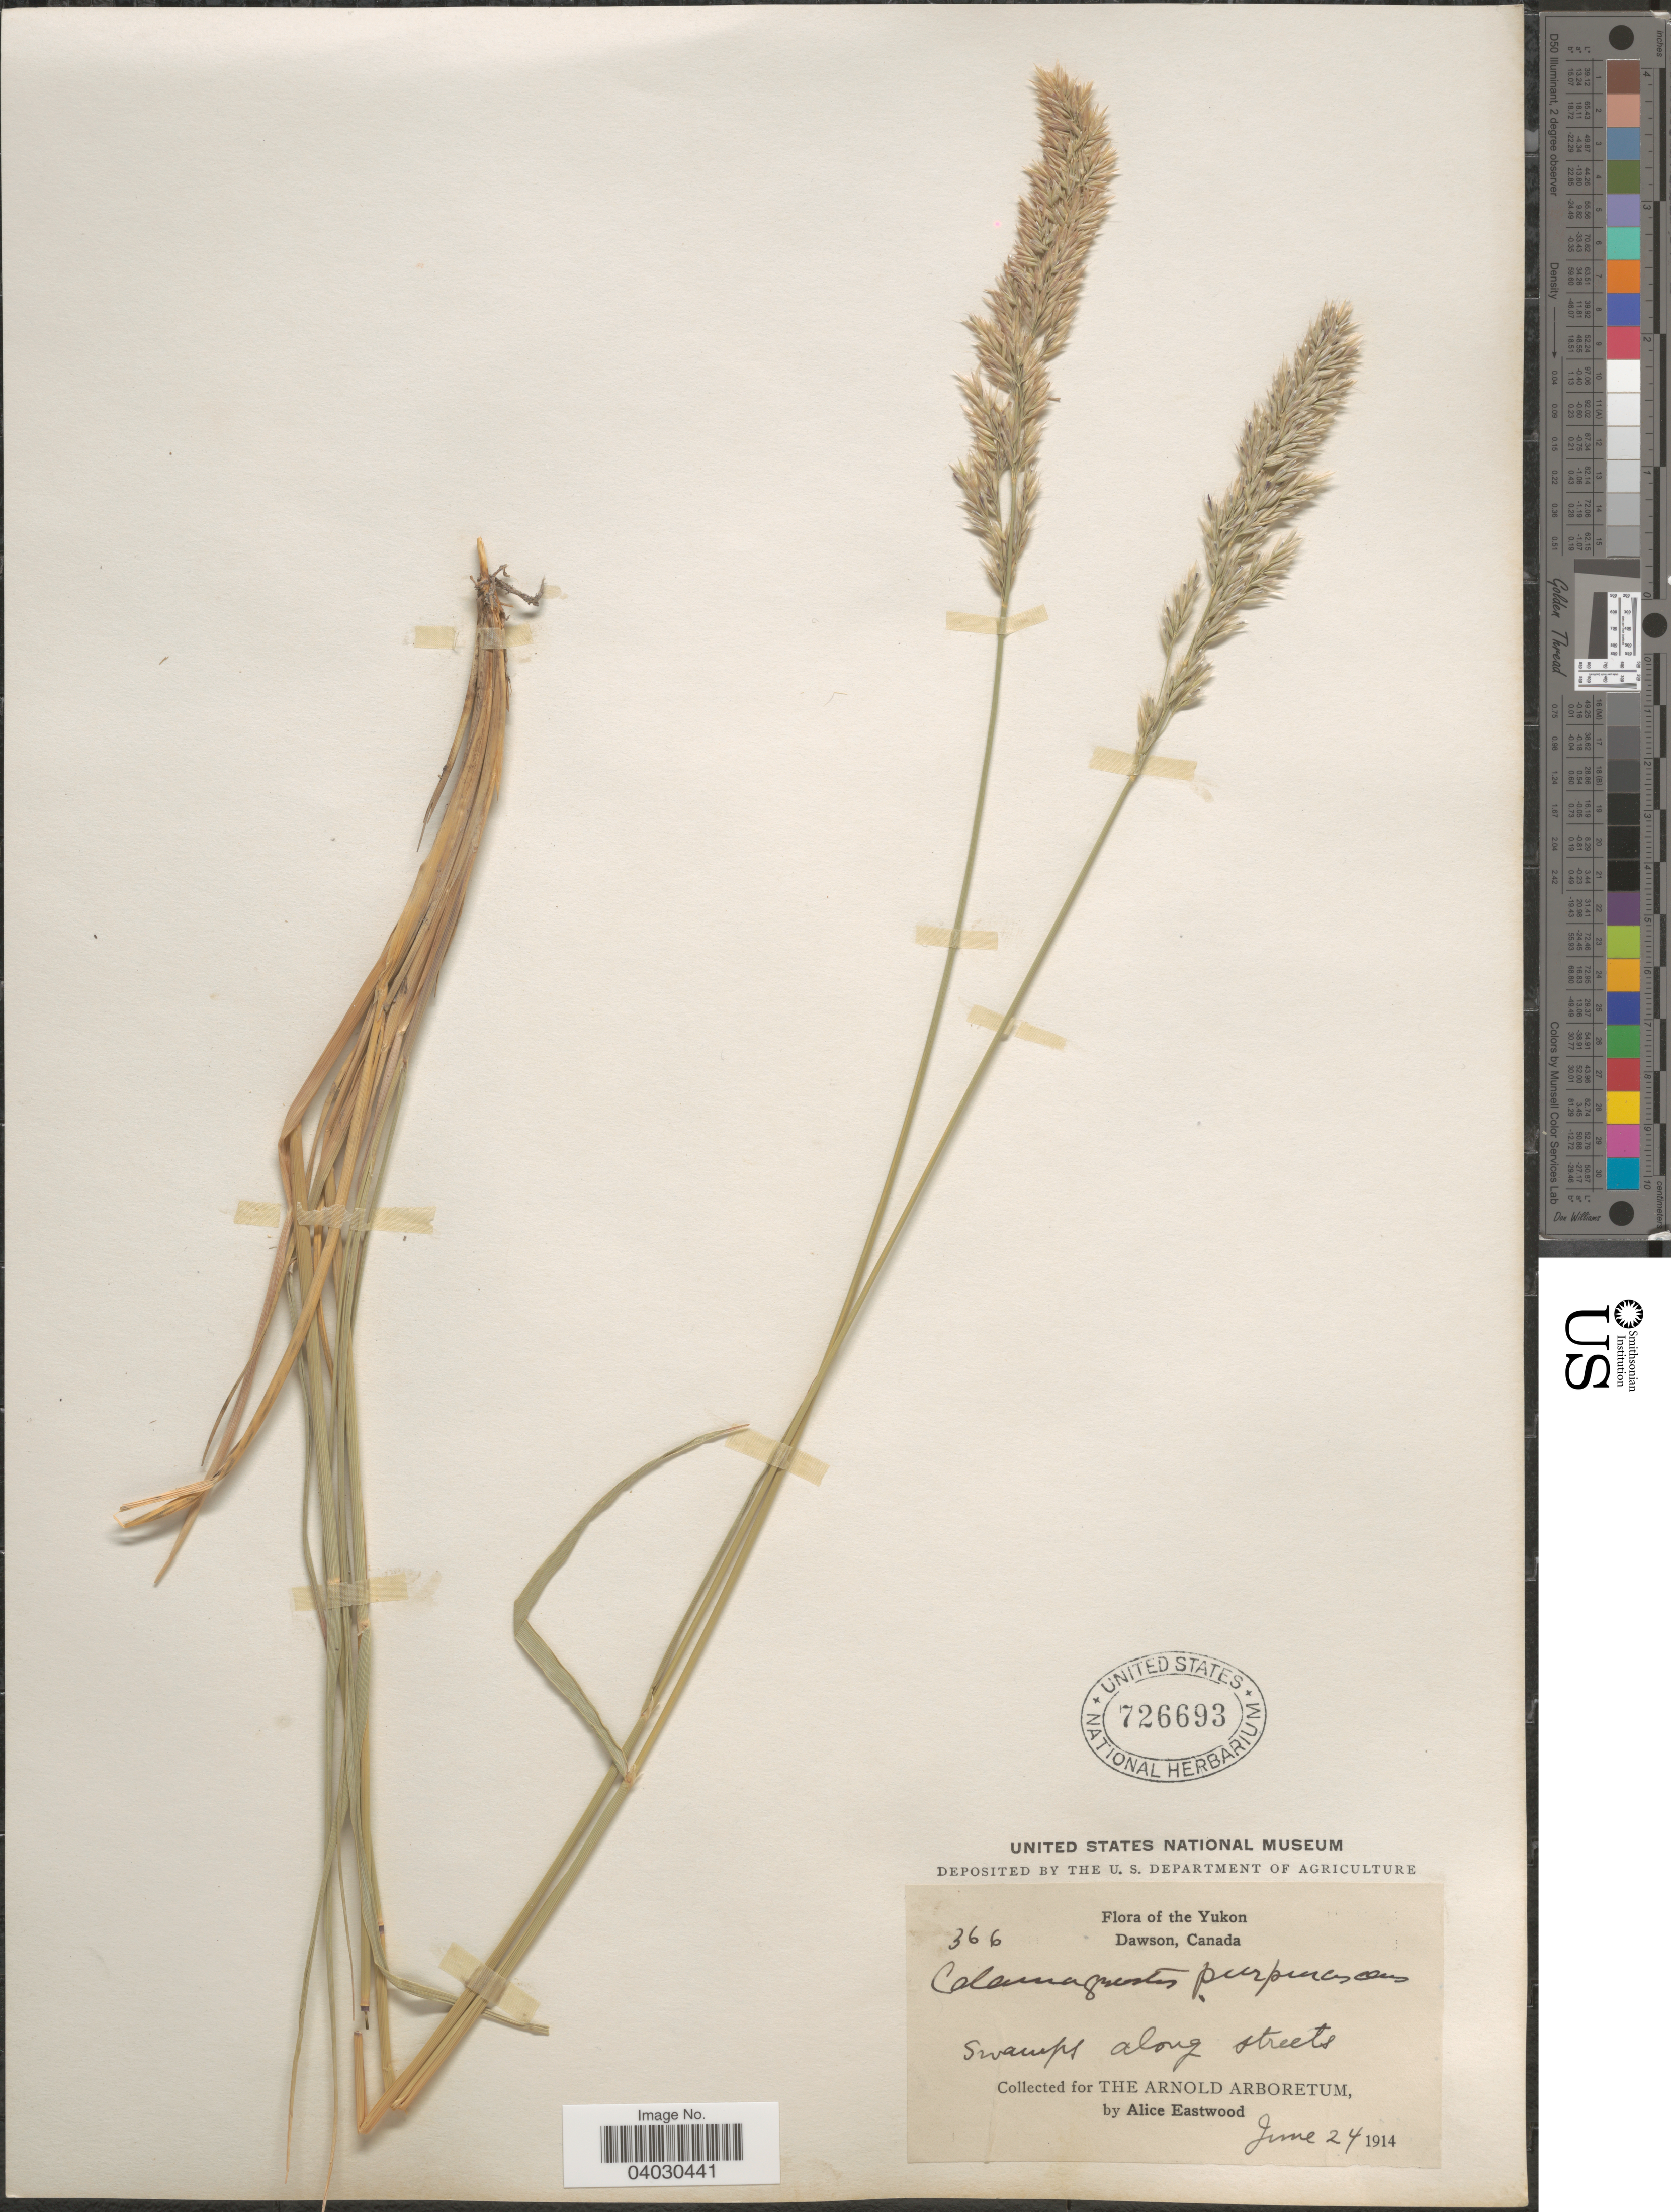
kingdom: Plantae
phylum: Tracheophyta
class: Liliopsida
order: Poales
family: Poaceae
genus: Calamagrostis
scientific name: Calamagrostis purpurascens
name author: R. Br.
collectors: A. Eastwood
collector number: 366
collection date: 1914-06-24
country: Canada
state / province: Yukon Territory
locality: Yukon. Dawson.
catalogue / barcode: US 726693